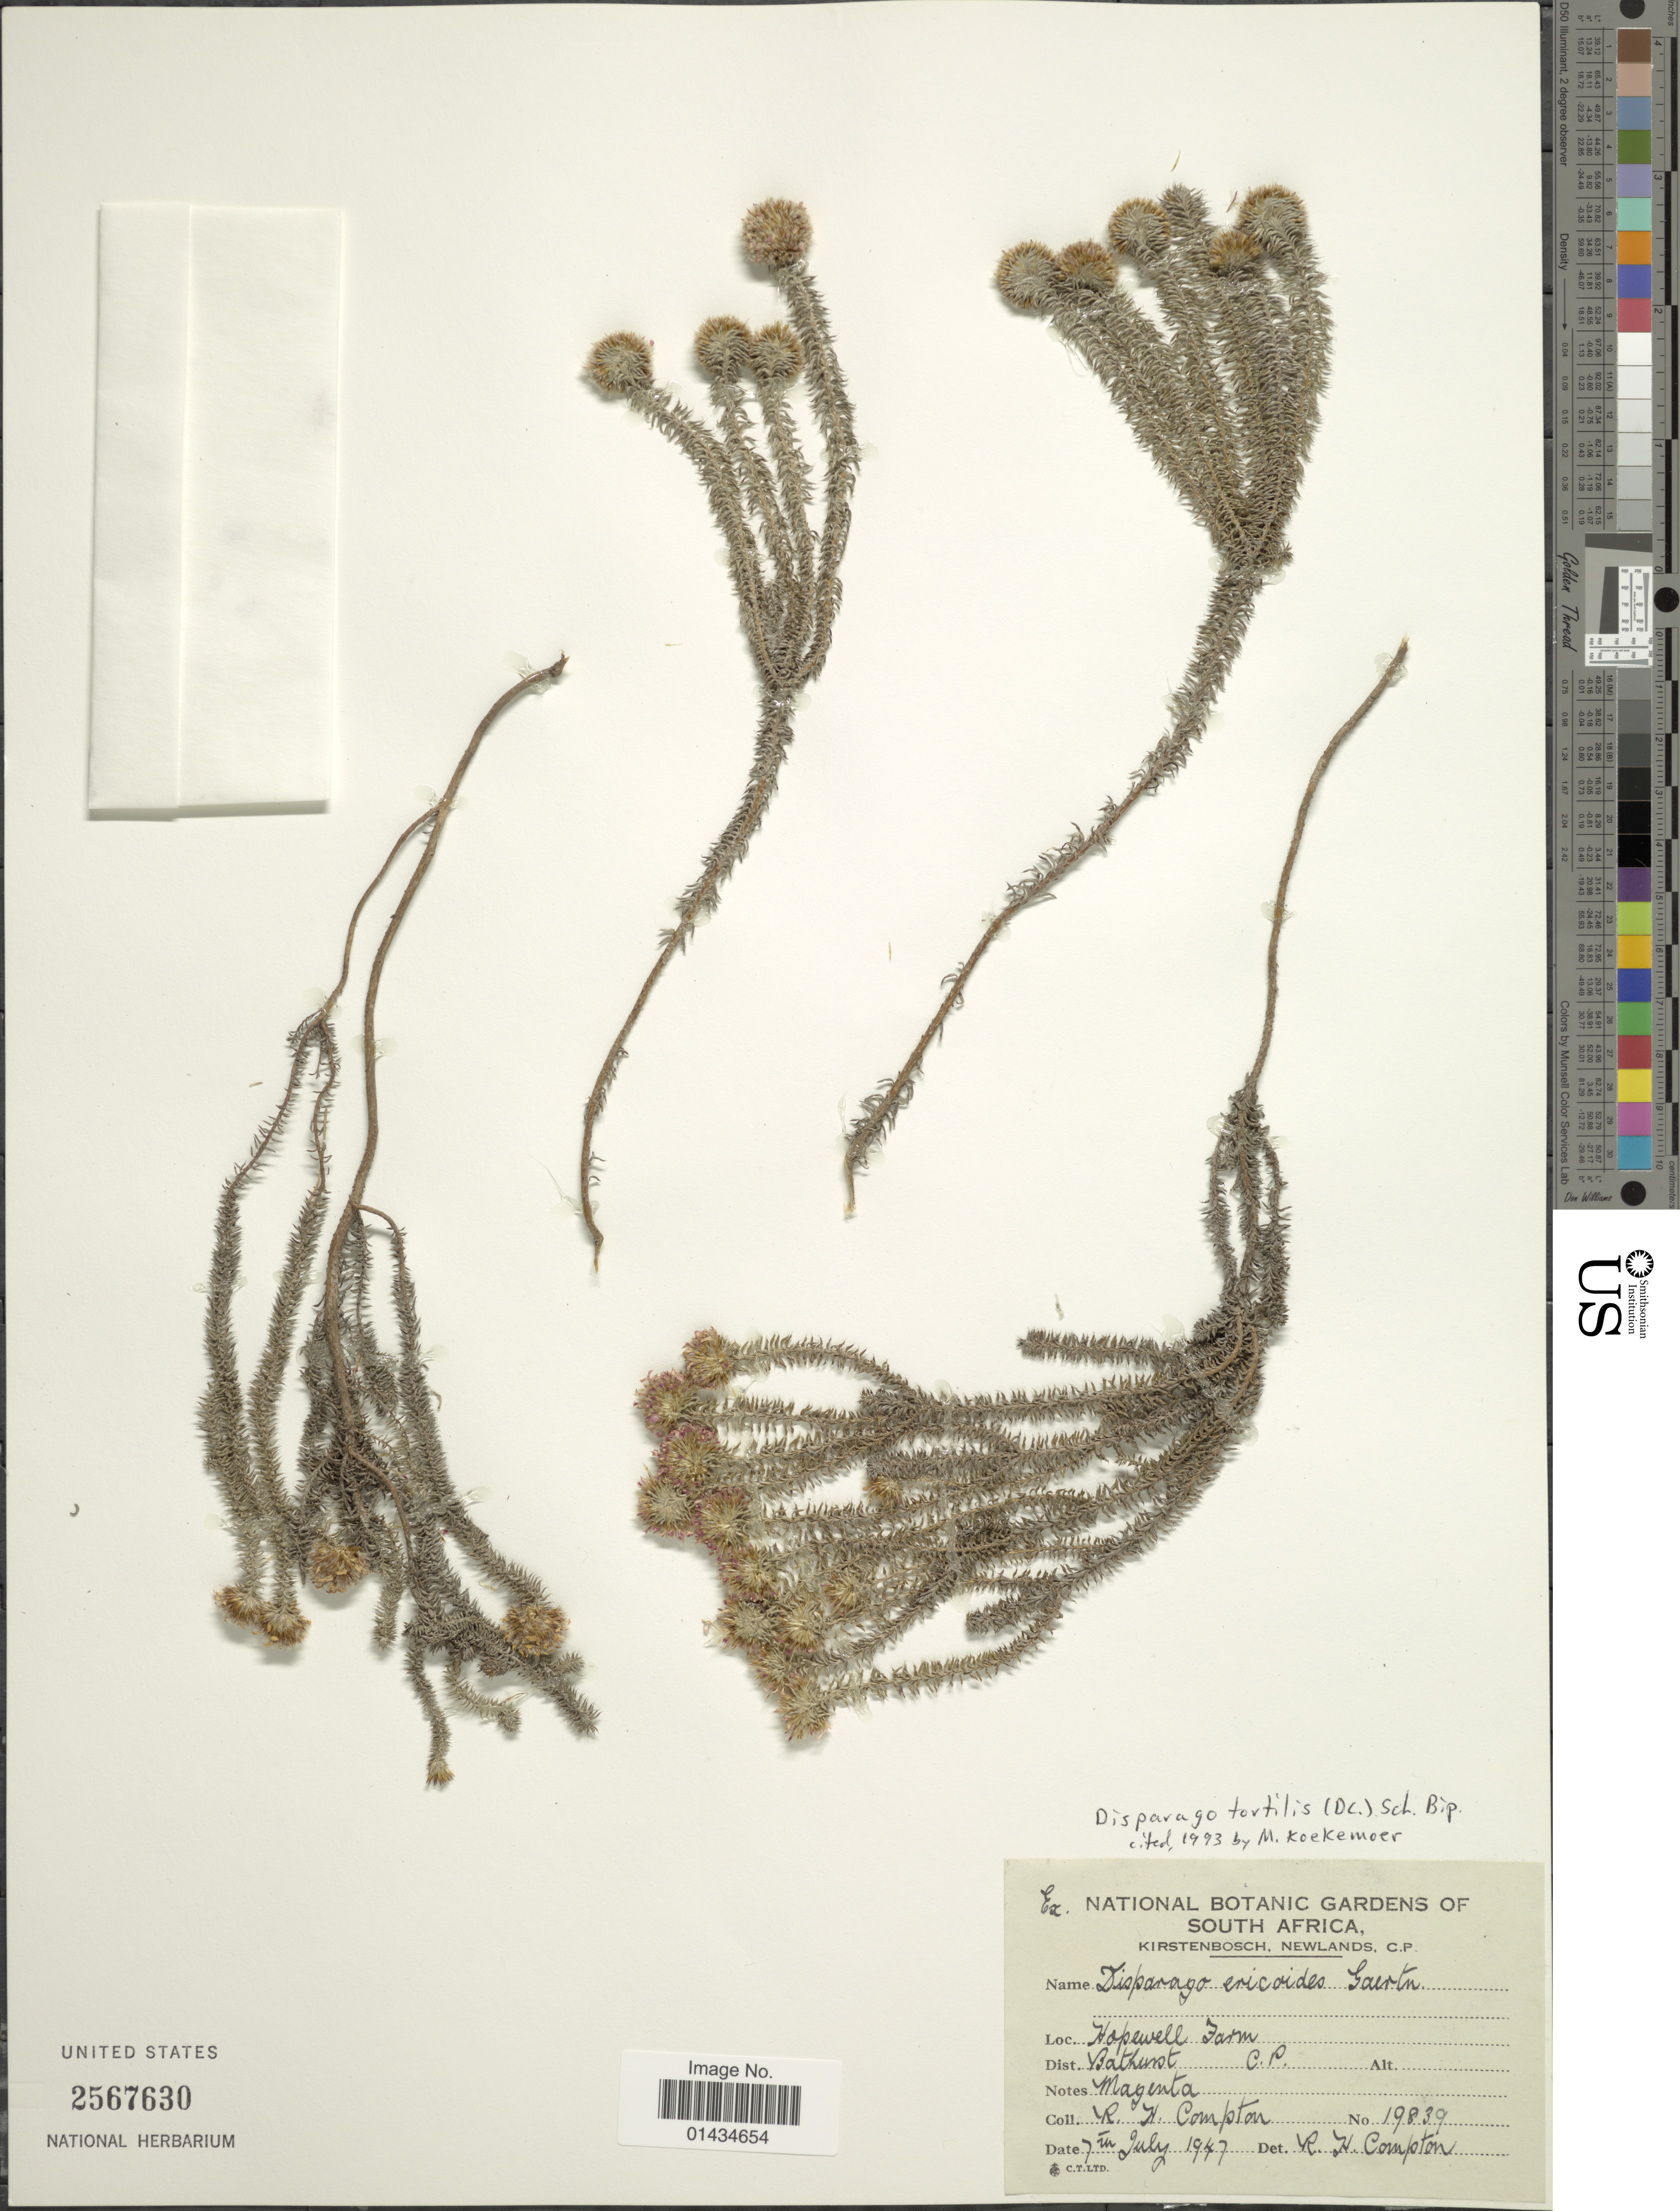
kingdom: Plantae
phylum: Tracheophyta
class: Magnoliopsida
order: Asterales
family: Asteraceae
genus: Disparago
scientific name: Disparago tortilis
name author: (DC.) Sch. Bip.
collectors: R. H. Compton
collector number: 19839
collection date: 1947-07-07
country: South Africa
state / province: Eastern Cape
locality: Hopewell Farm, Dist. Bathust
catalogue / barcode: US 2567630